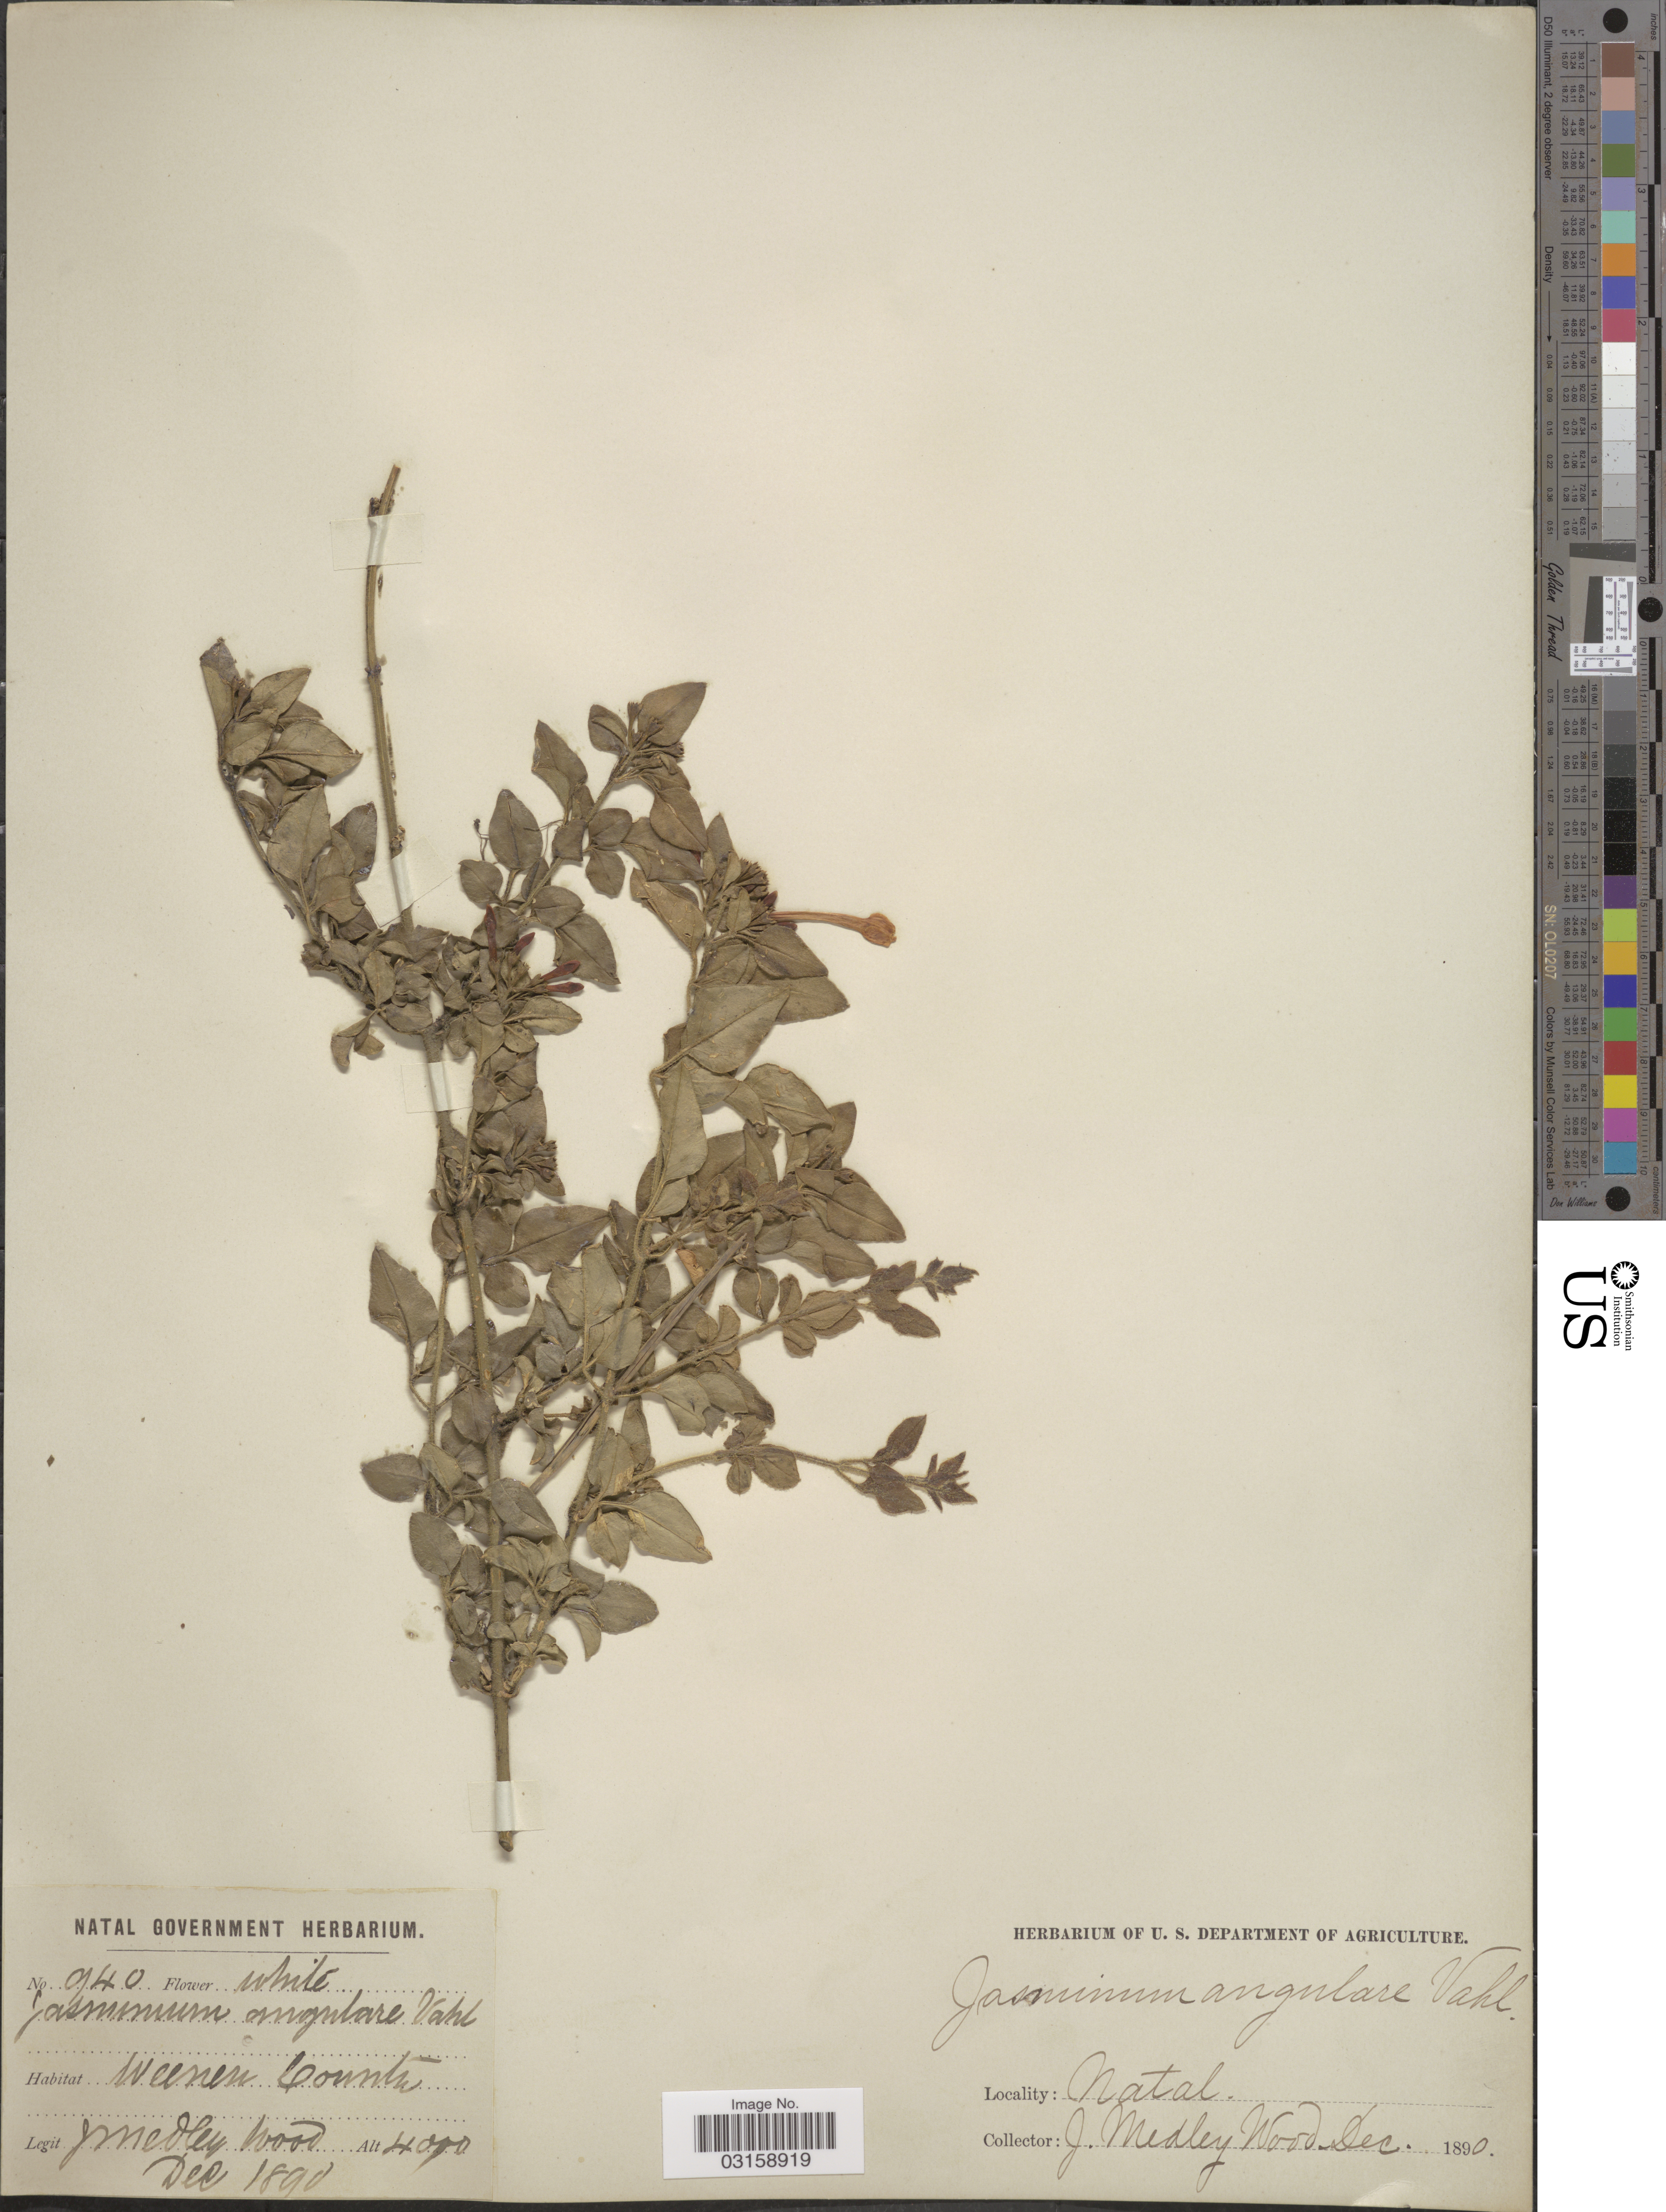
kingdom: Plantae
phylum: Tracheophyta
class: Magnoliopsida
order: Lamiales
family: Oleaceae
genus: Jasminum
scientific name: Jasminum angulare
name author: Vahl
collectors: J. Medley Wood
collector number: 940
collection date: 1890-12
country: South Africa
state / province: KwaZulu-Natal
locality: Natal. Weenen County.